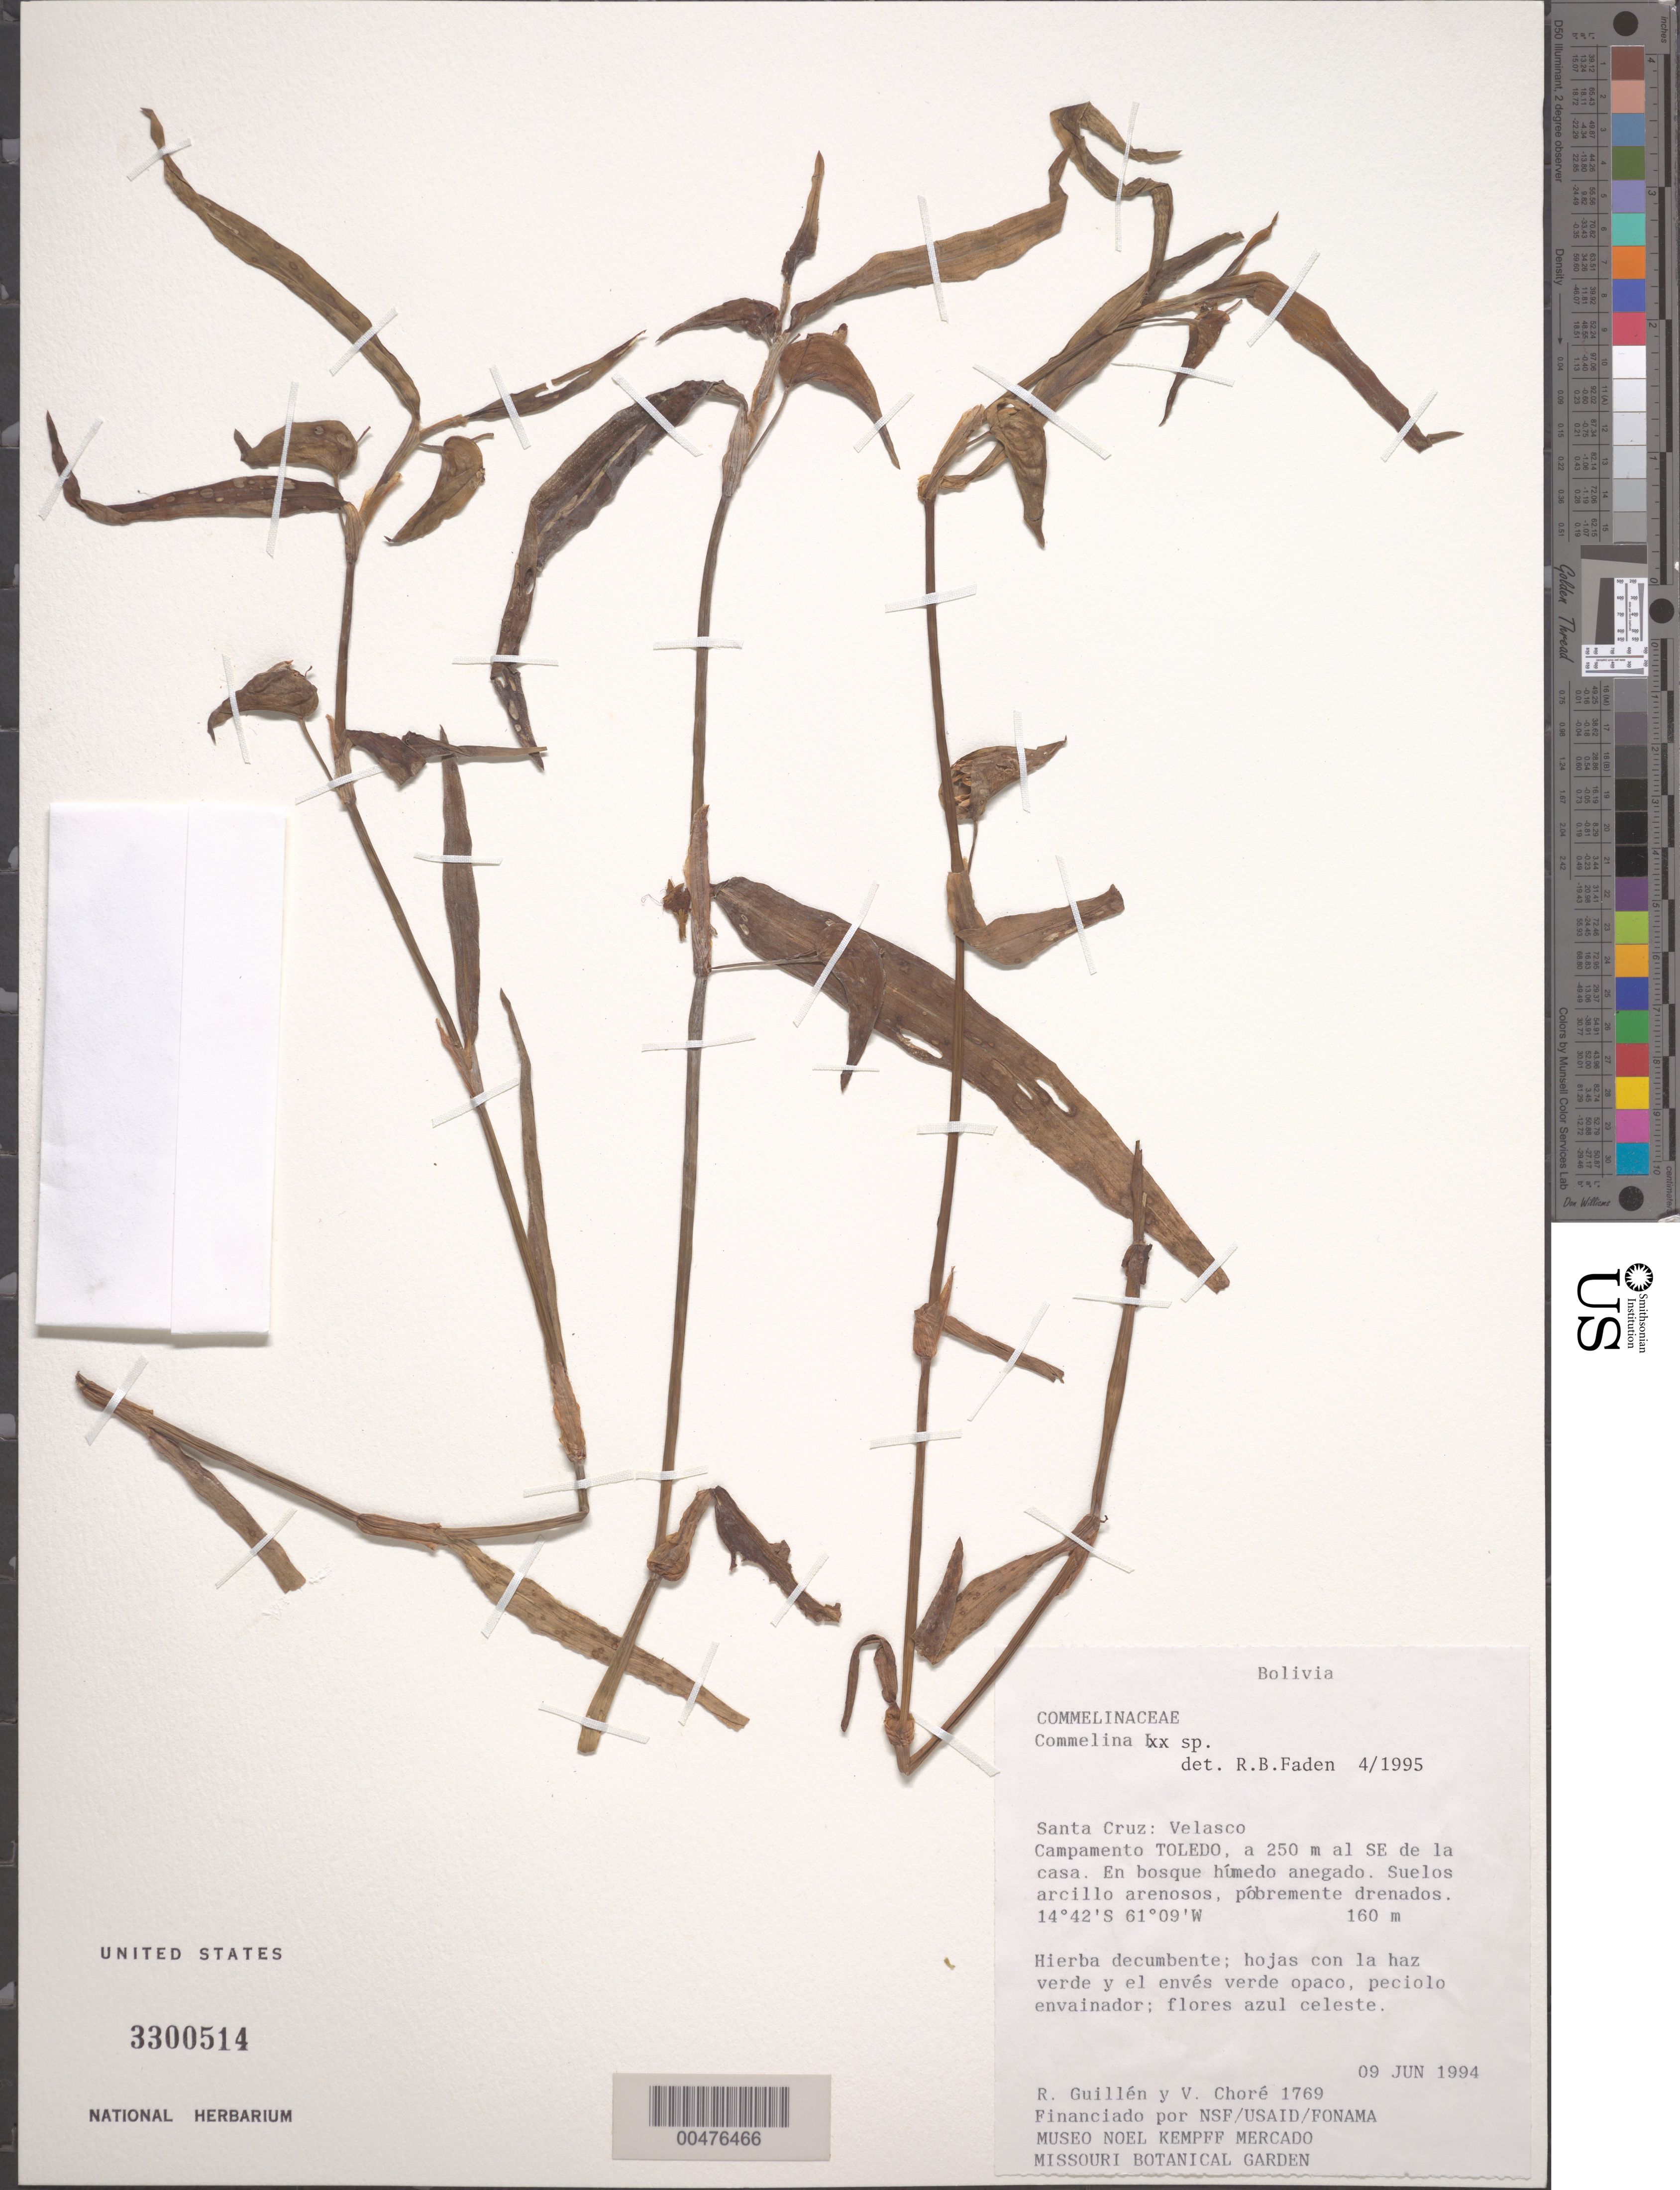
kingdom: Plantae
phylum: Tracheophyta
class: Liliopsida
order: Commelinales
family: Commelinaceae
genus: Commelina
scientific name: Commelina sp.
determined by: Faden, Robert B., (US), Smithsonian Institution - National Museum of Natural History (UNITED STATES)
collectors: R. Guillén V. & V. Chore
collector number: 1769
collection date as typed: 09 Jun 1994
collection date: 1994-06-09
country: Bolivia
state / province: Santa Cruz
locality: Velasco, Toledo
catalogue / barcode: US 3300514